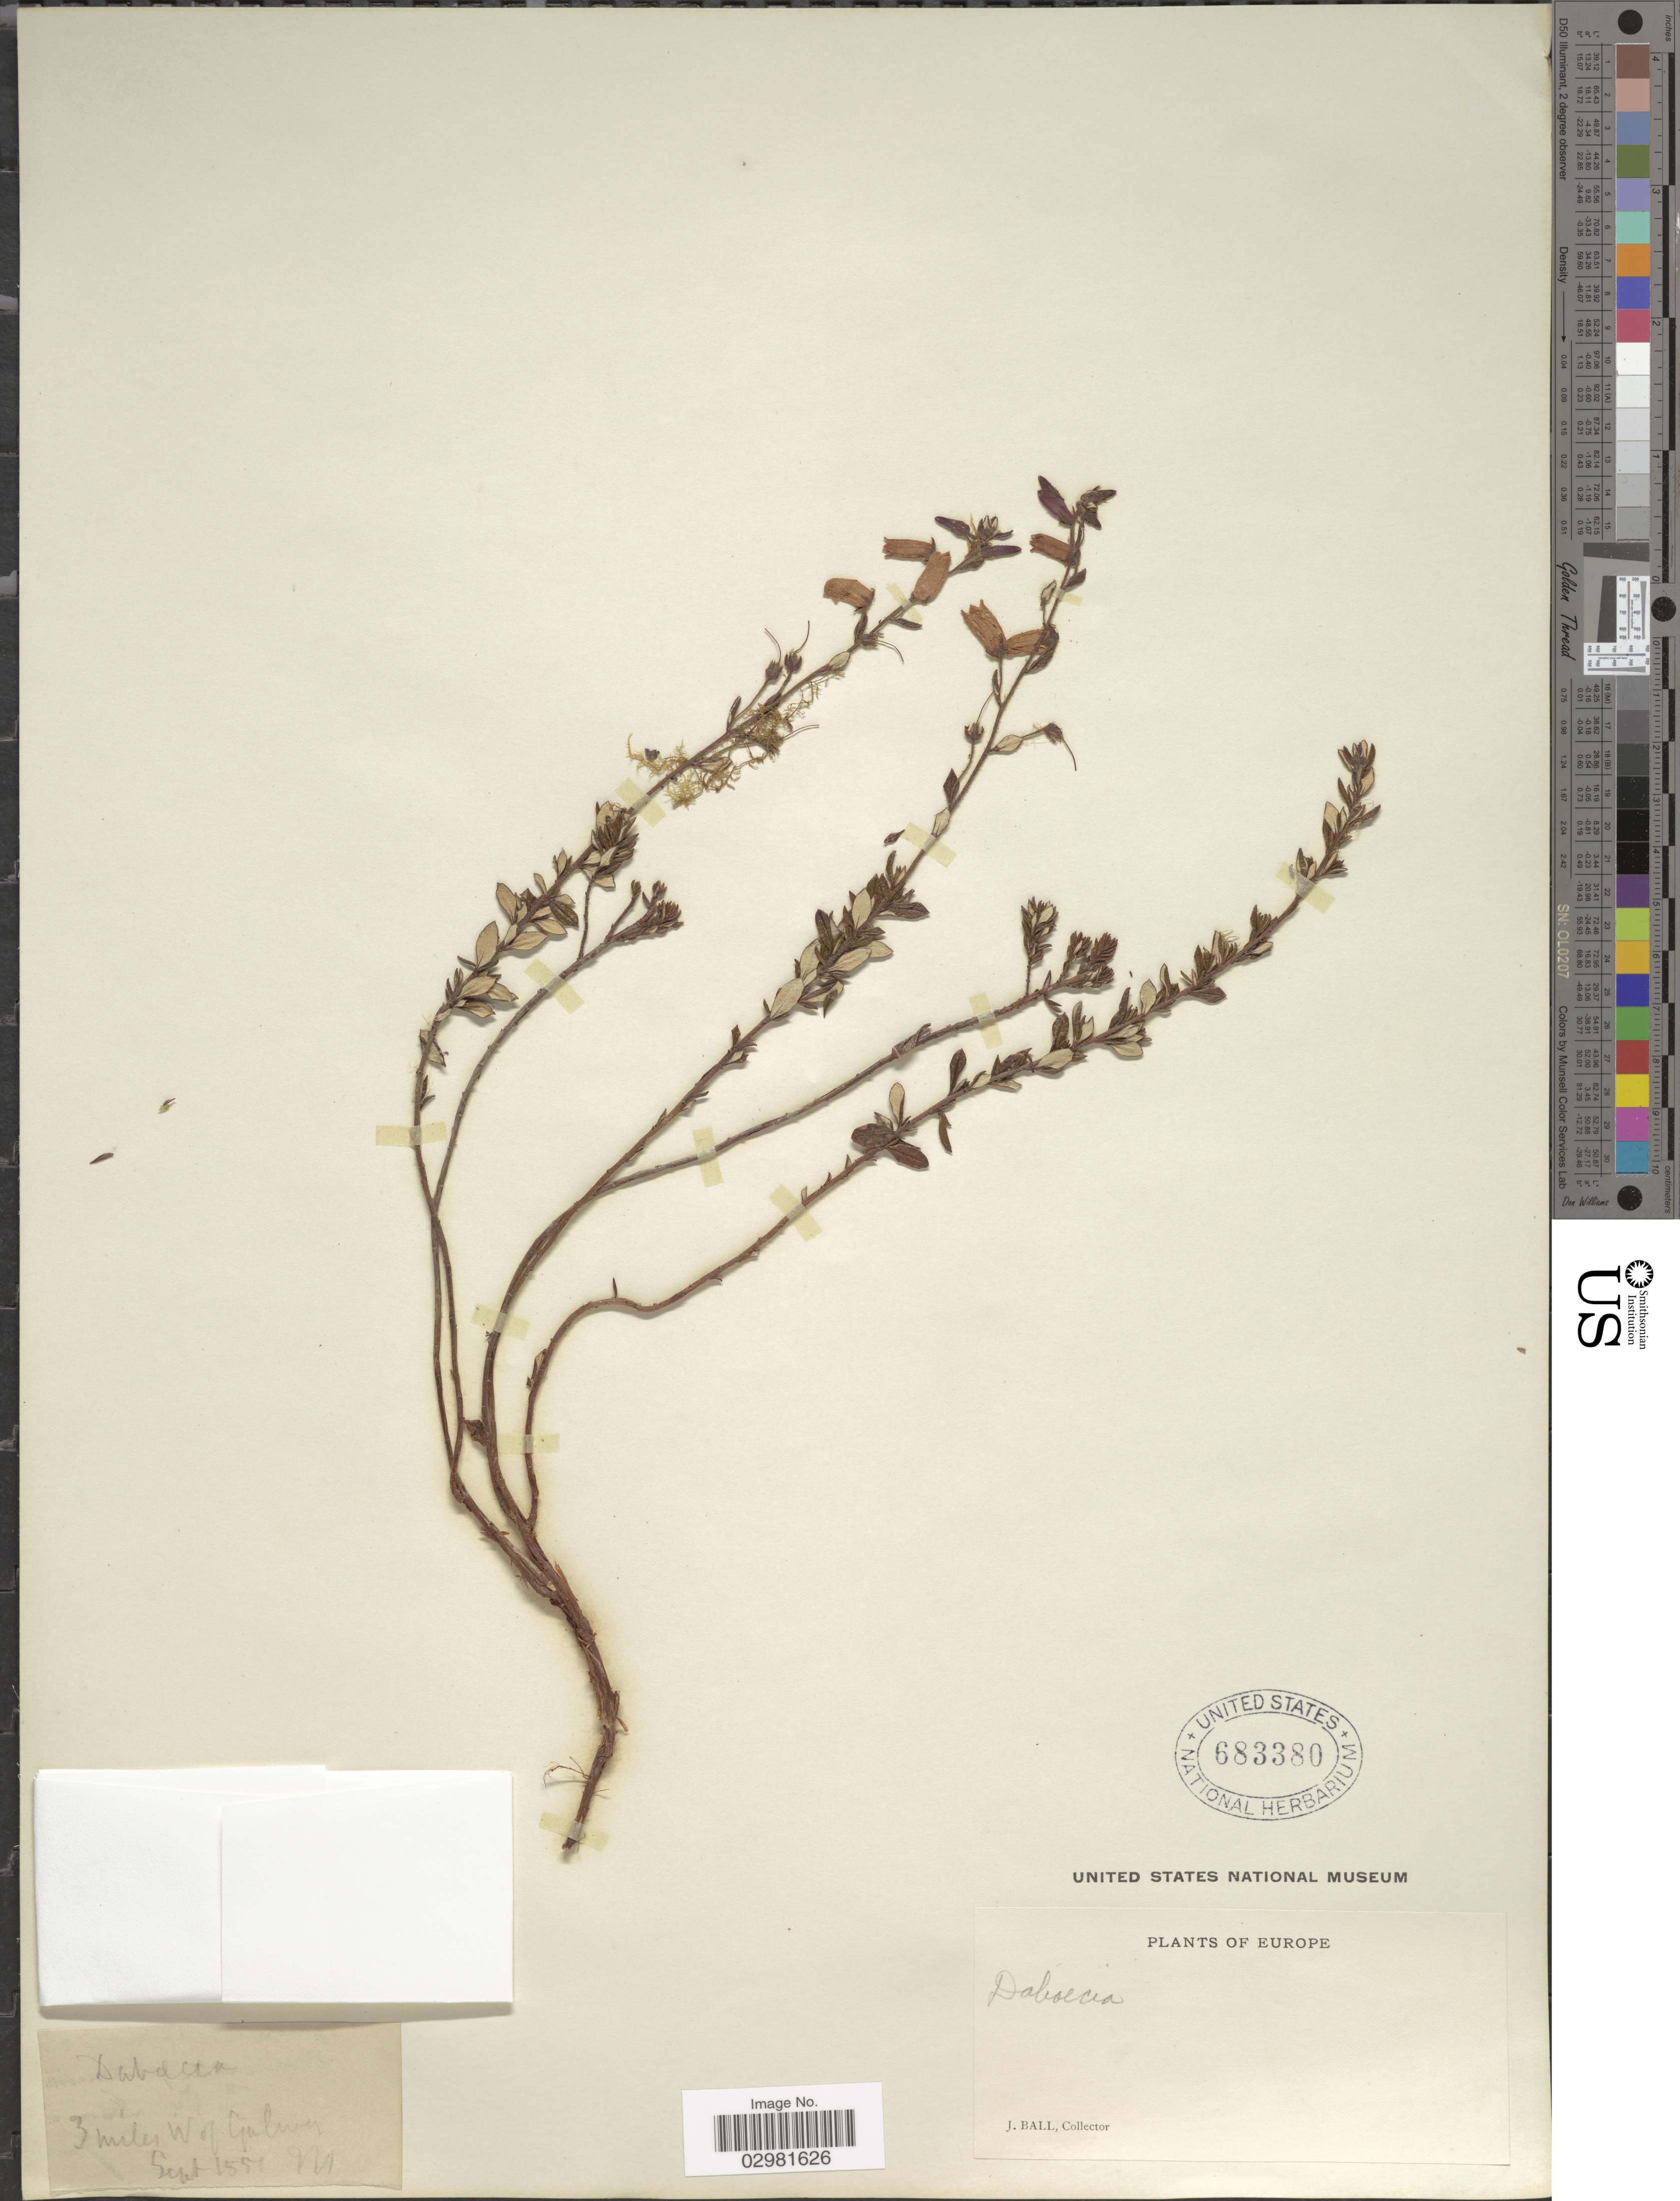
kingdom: Plantae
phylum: Tracheophyta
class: Magnoliopsida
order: Ericales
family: Ericaceae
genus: Daboecia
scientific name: Daboecia polifolia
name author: D. Don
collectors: J. Ball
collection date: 1851-09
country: Ireland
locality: Europe, 3 miles W of Galway.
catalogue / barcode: US 683380